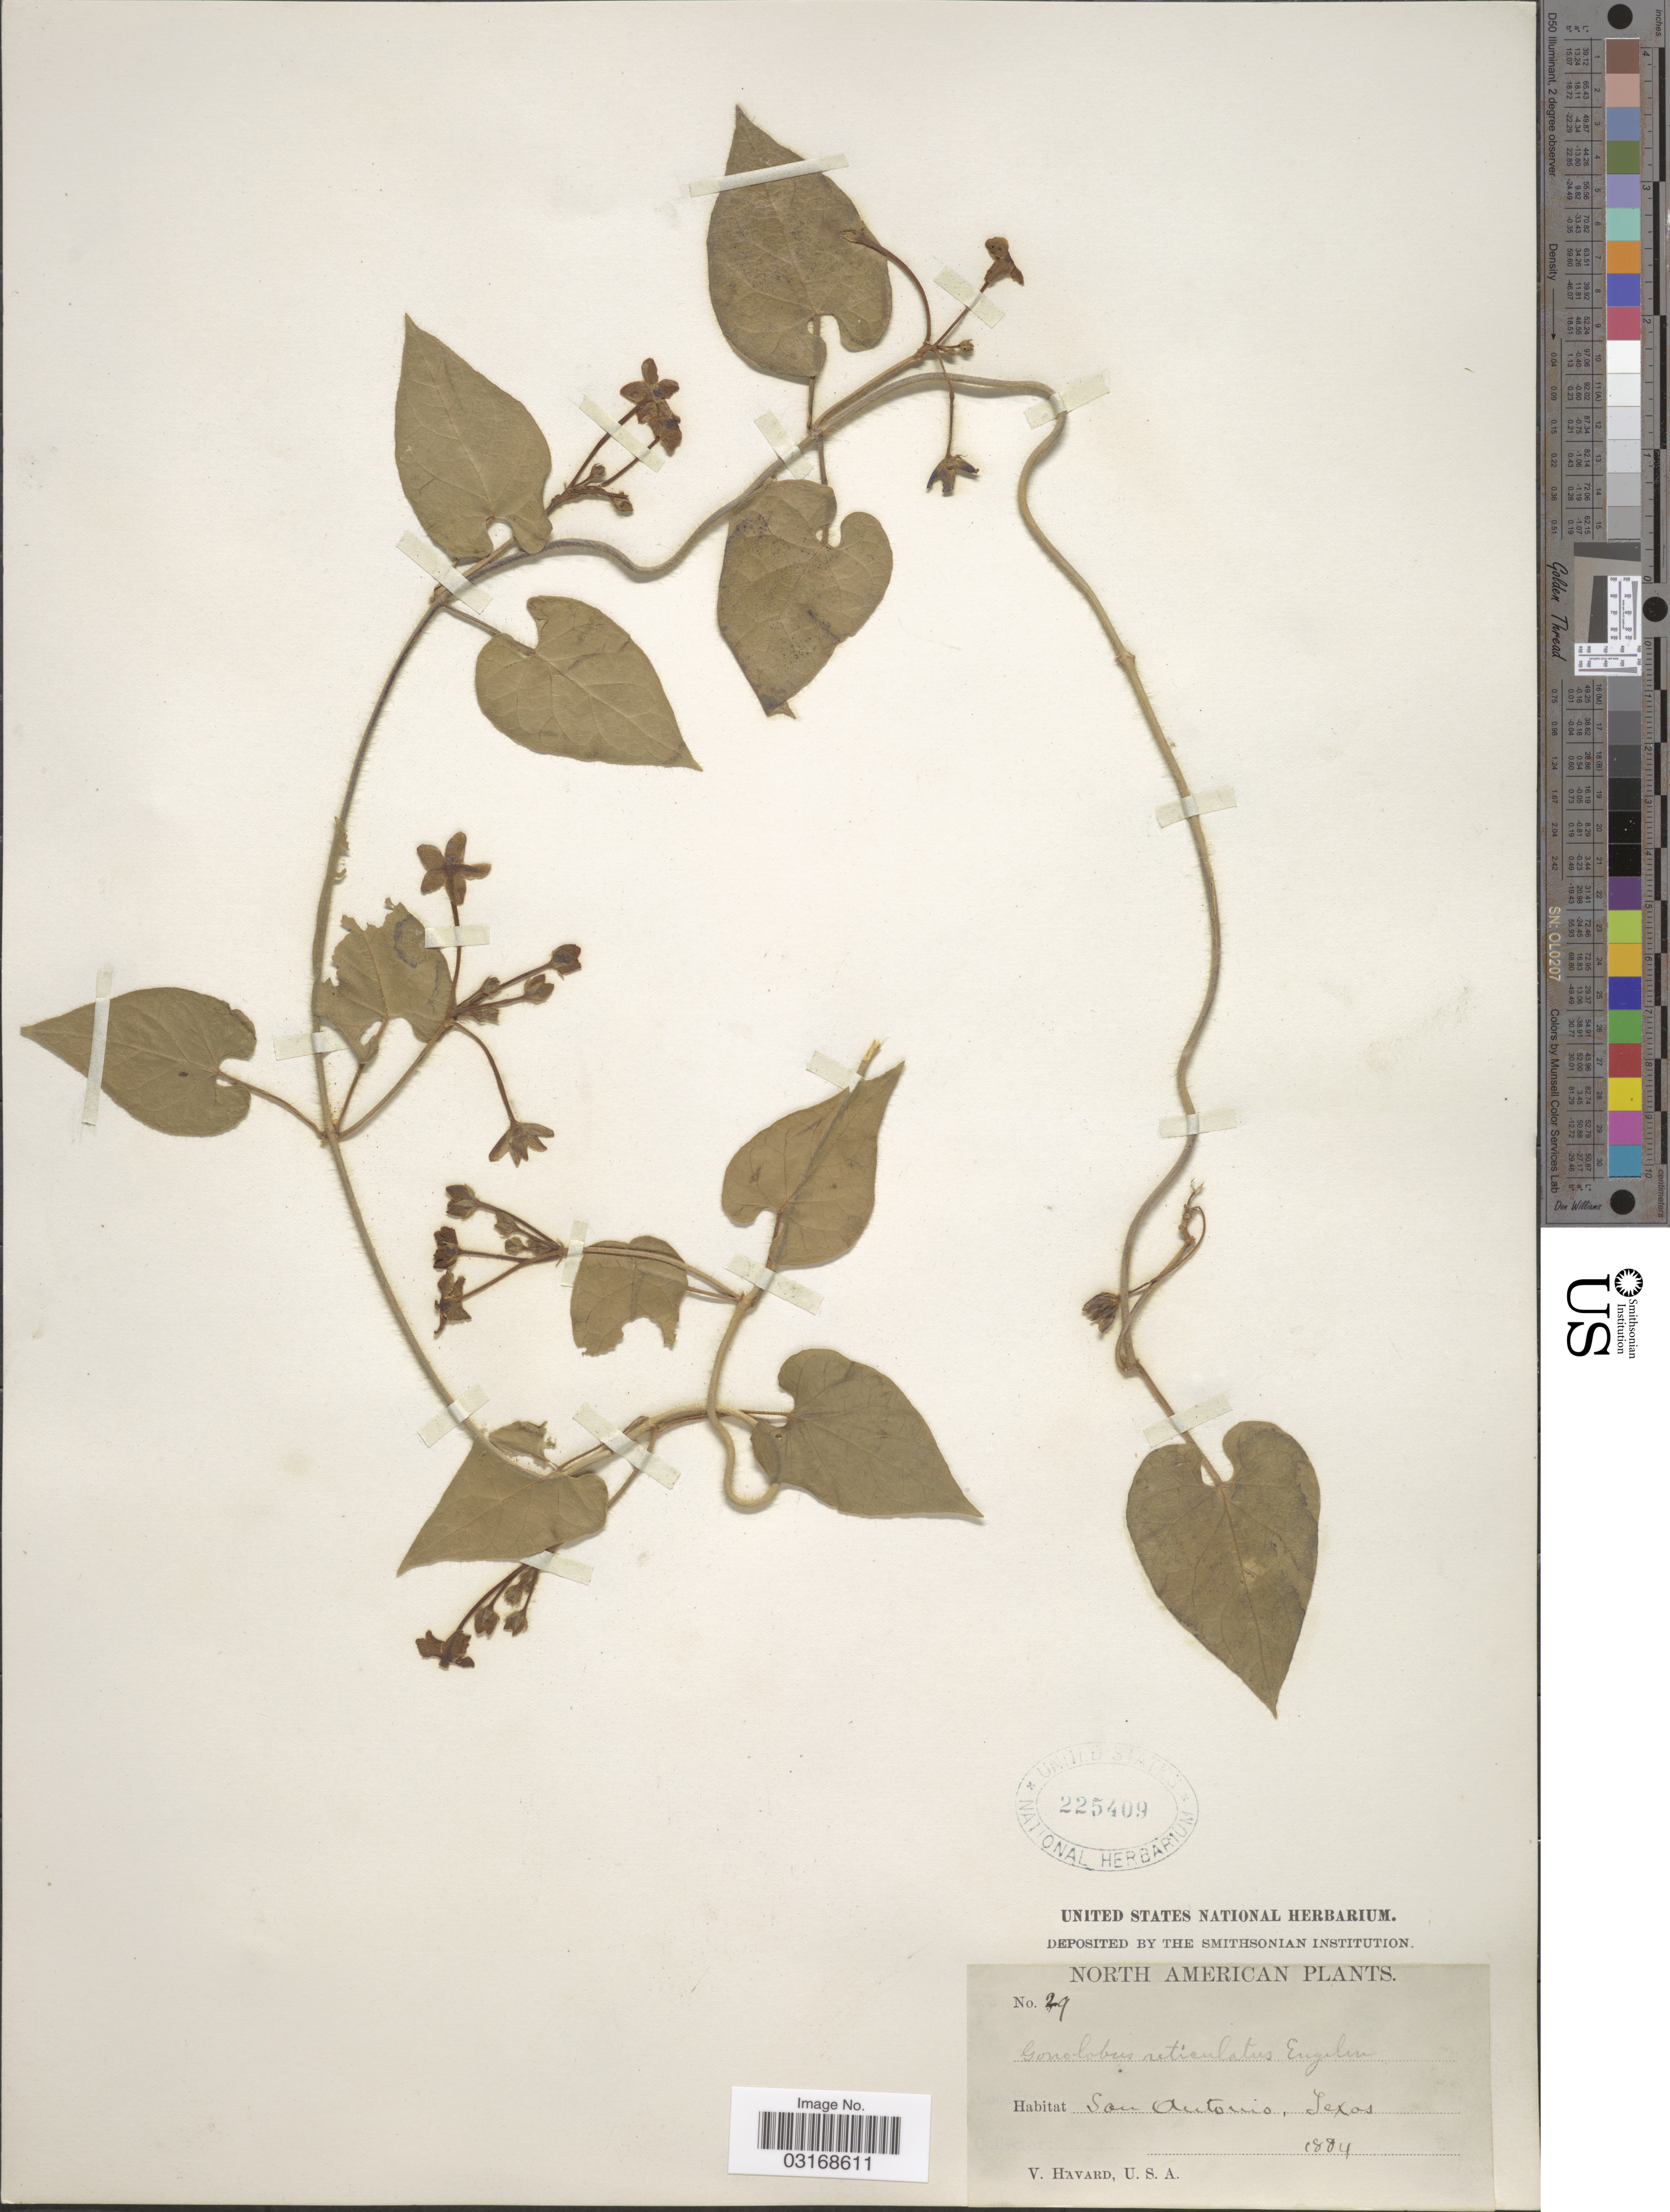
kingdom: Plantae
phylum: Tracheophyta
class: Magnoliopsida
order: Gentianales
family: Apocynaceae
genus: Matelea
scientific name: Matelea reticulata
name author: (Engelm. ex A. Gray) Woodson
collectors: V. Havard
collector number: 29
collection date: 1884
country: United States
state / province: Texas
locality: San Antonio.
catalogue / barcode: US 225409